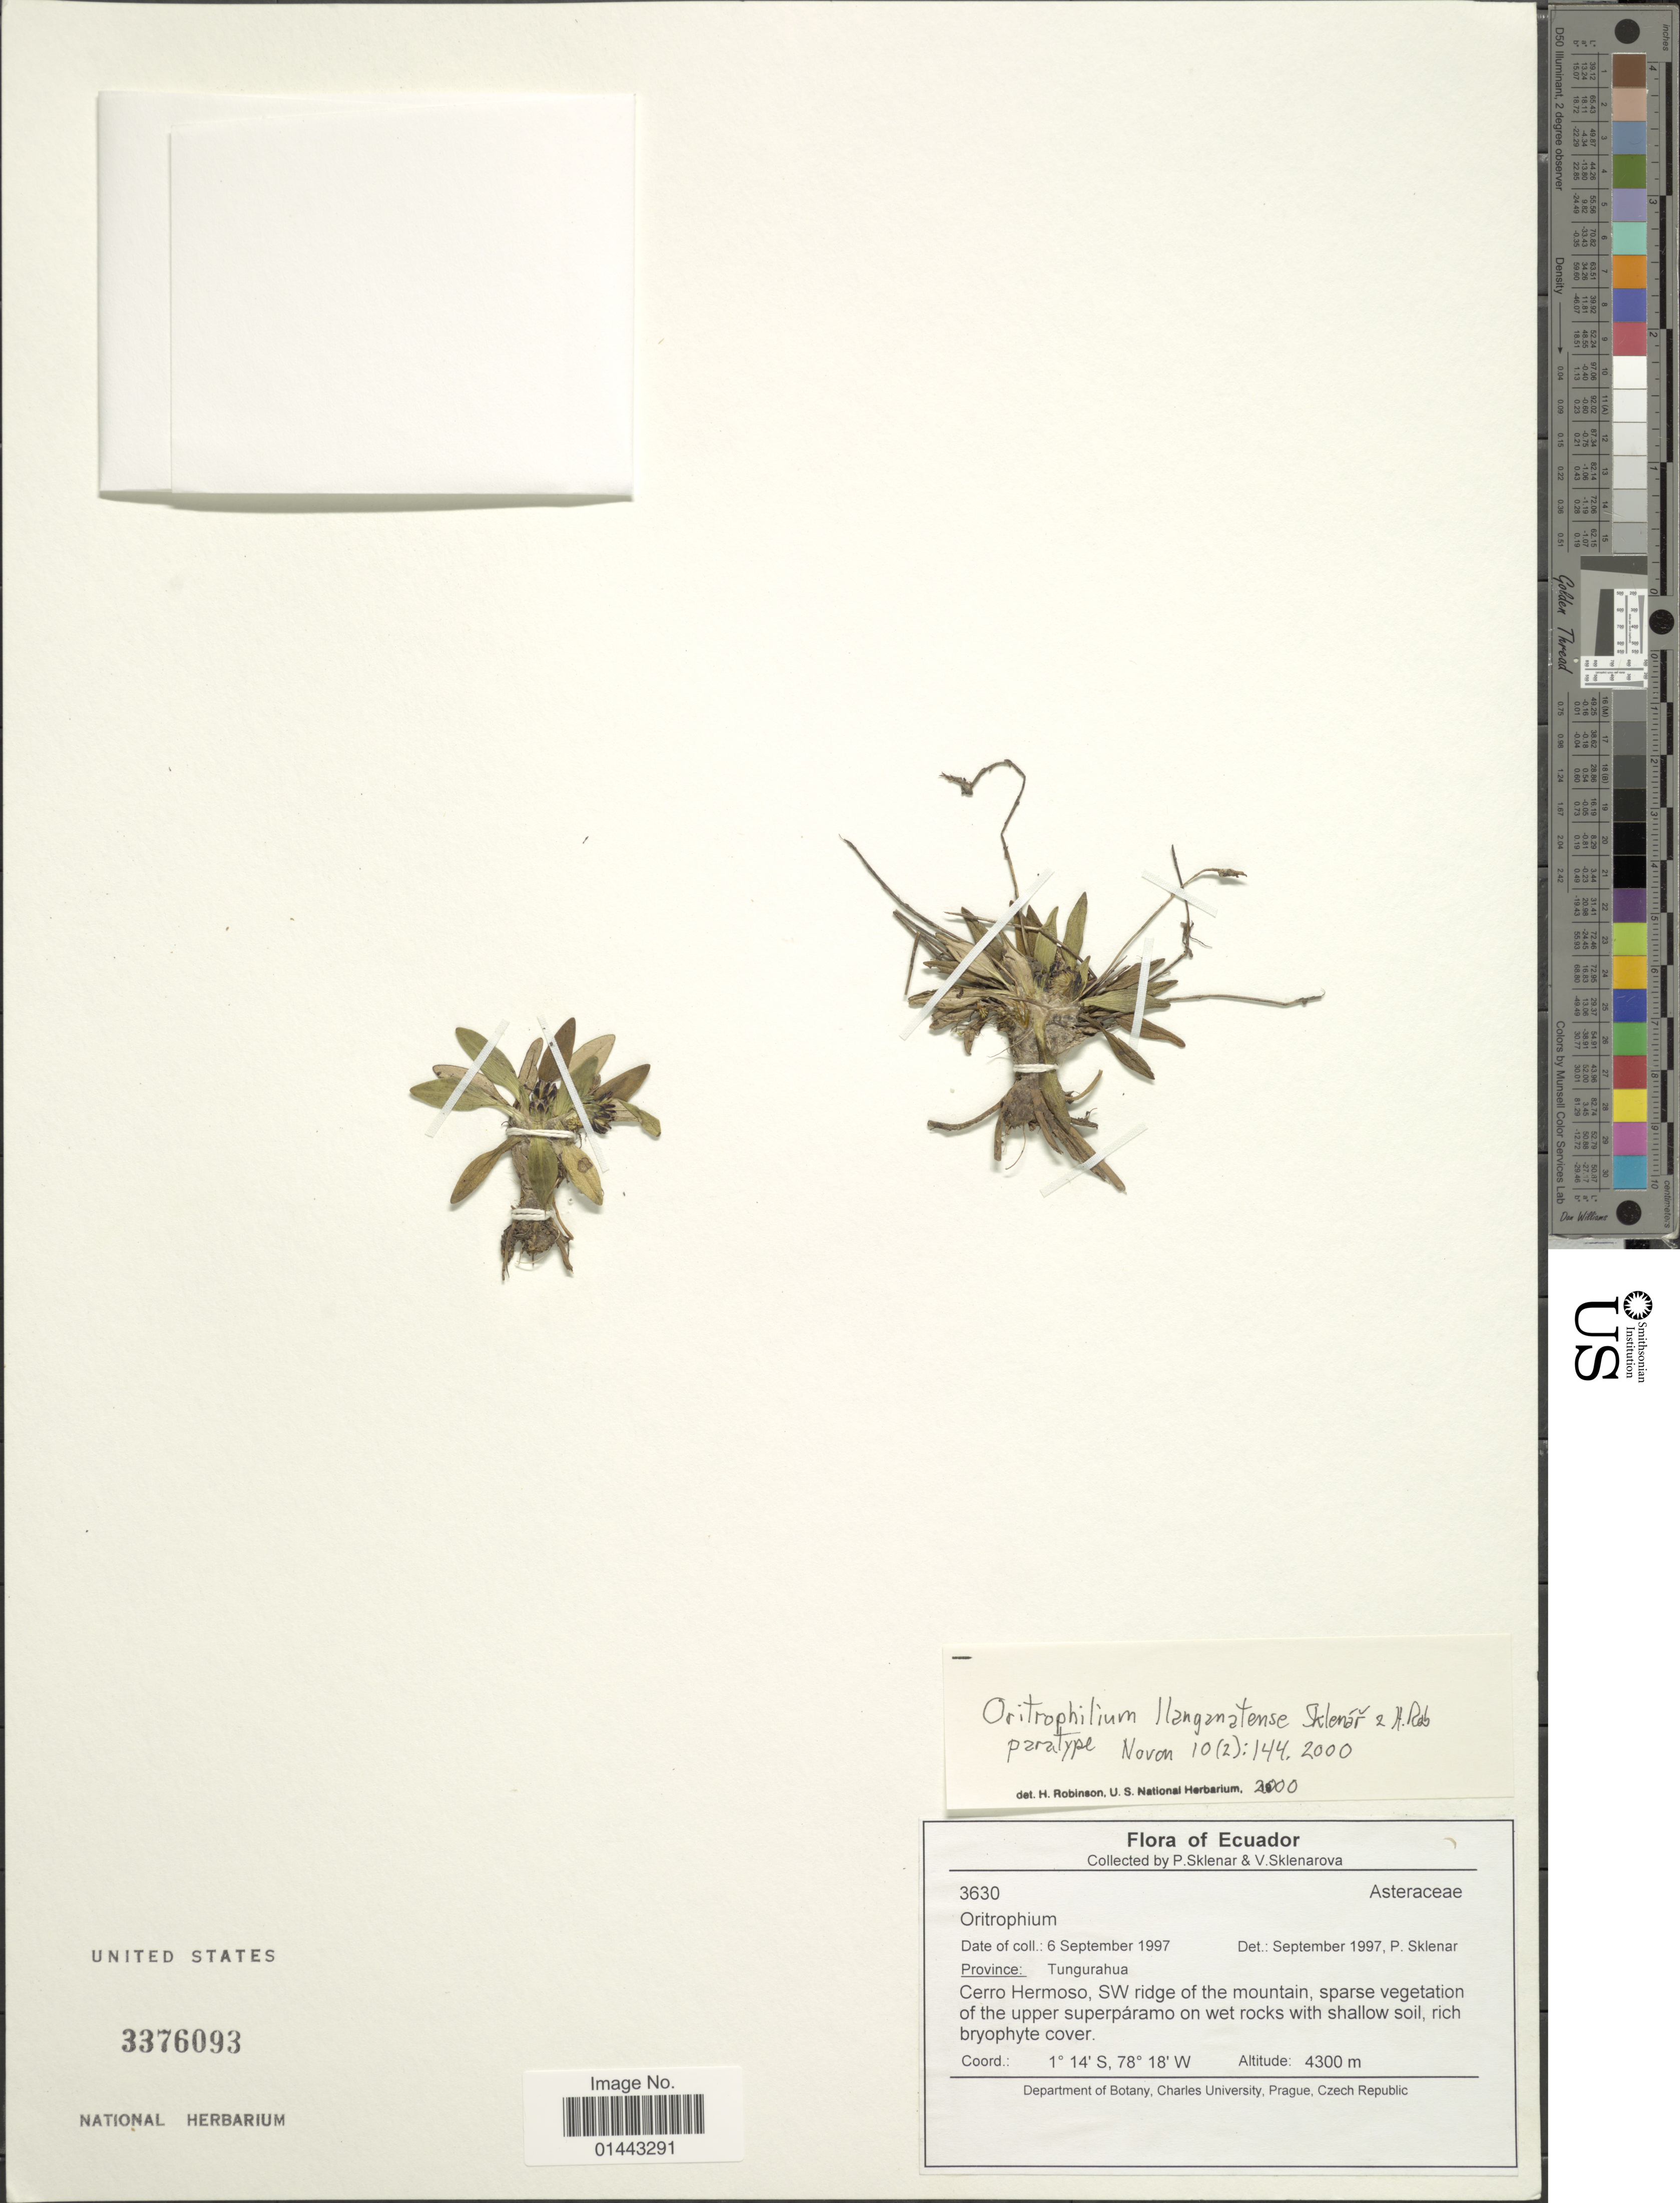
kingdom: Plantae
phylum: Tracheophyta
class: Magnoliopsida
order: Asterales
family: Asteraceae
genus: Oritrophium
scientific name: Oritrophium llanganatense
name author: Sklenár & H. Rob.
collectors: P. Sklenár & V. Sklenárová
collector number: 3630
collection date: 1997-09-06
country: Ecuador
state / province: Tungurahua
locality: Cerro Hermoso, SW ridge of the mountain.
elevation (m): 4300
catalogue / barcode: US 3376093